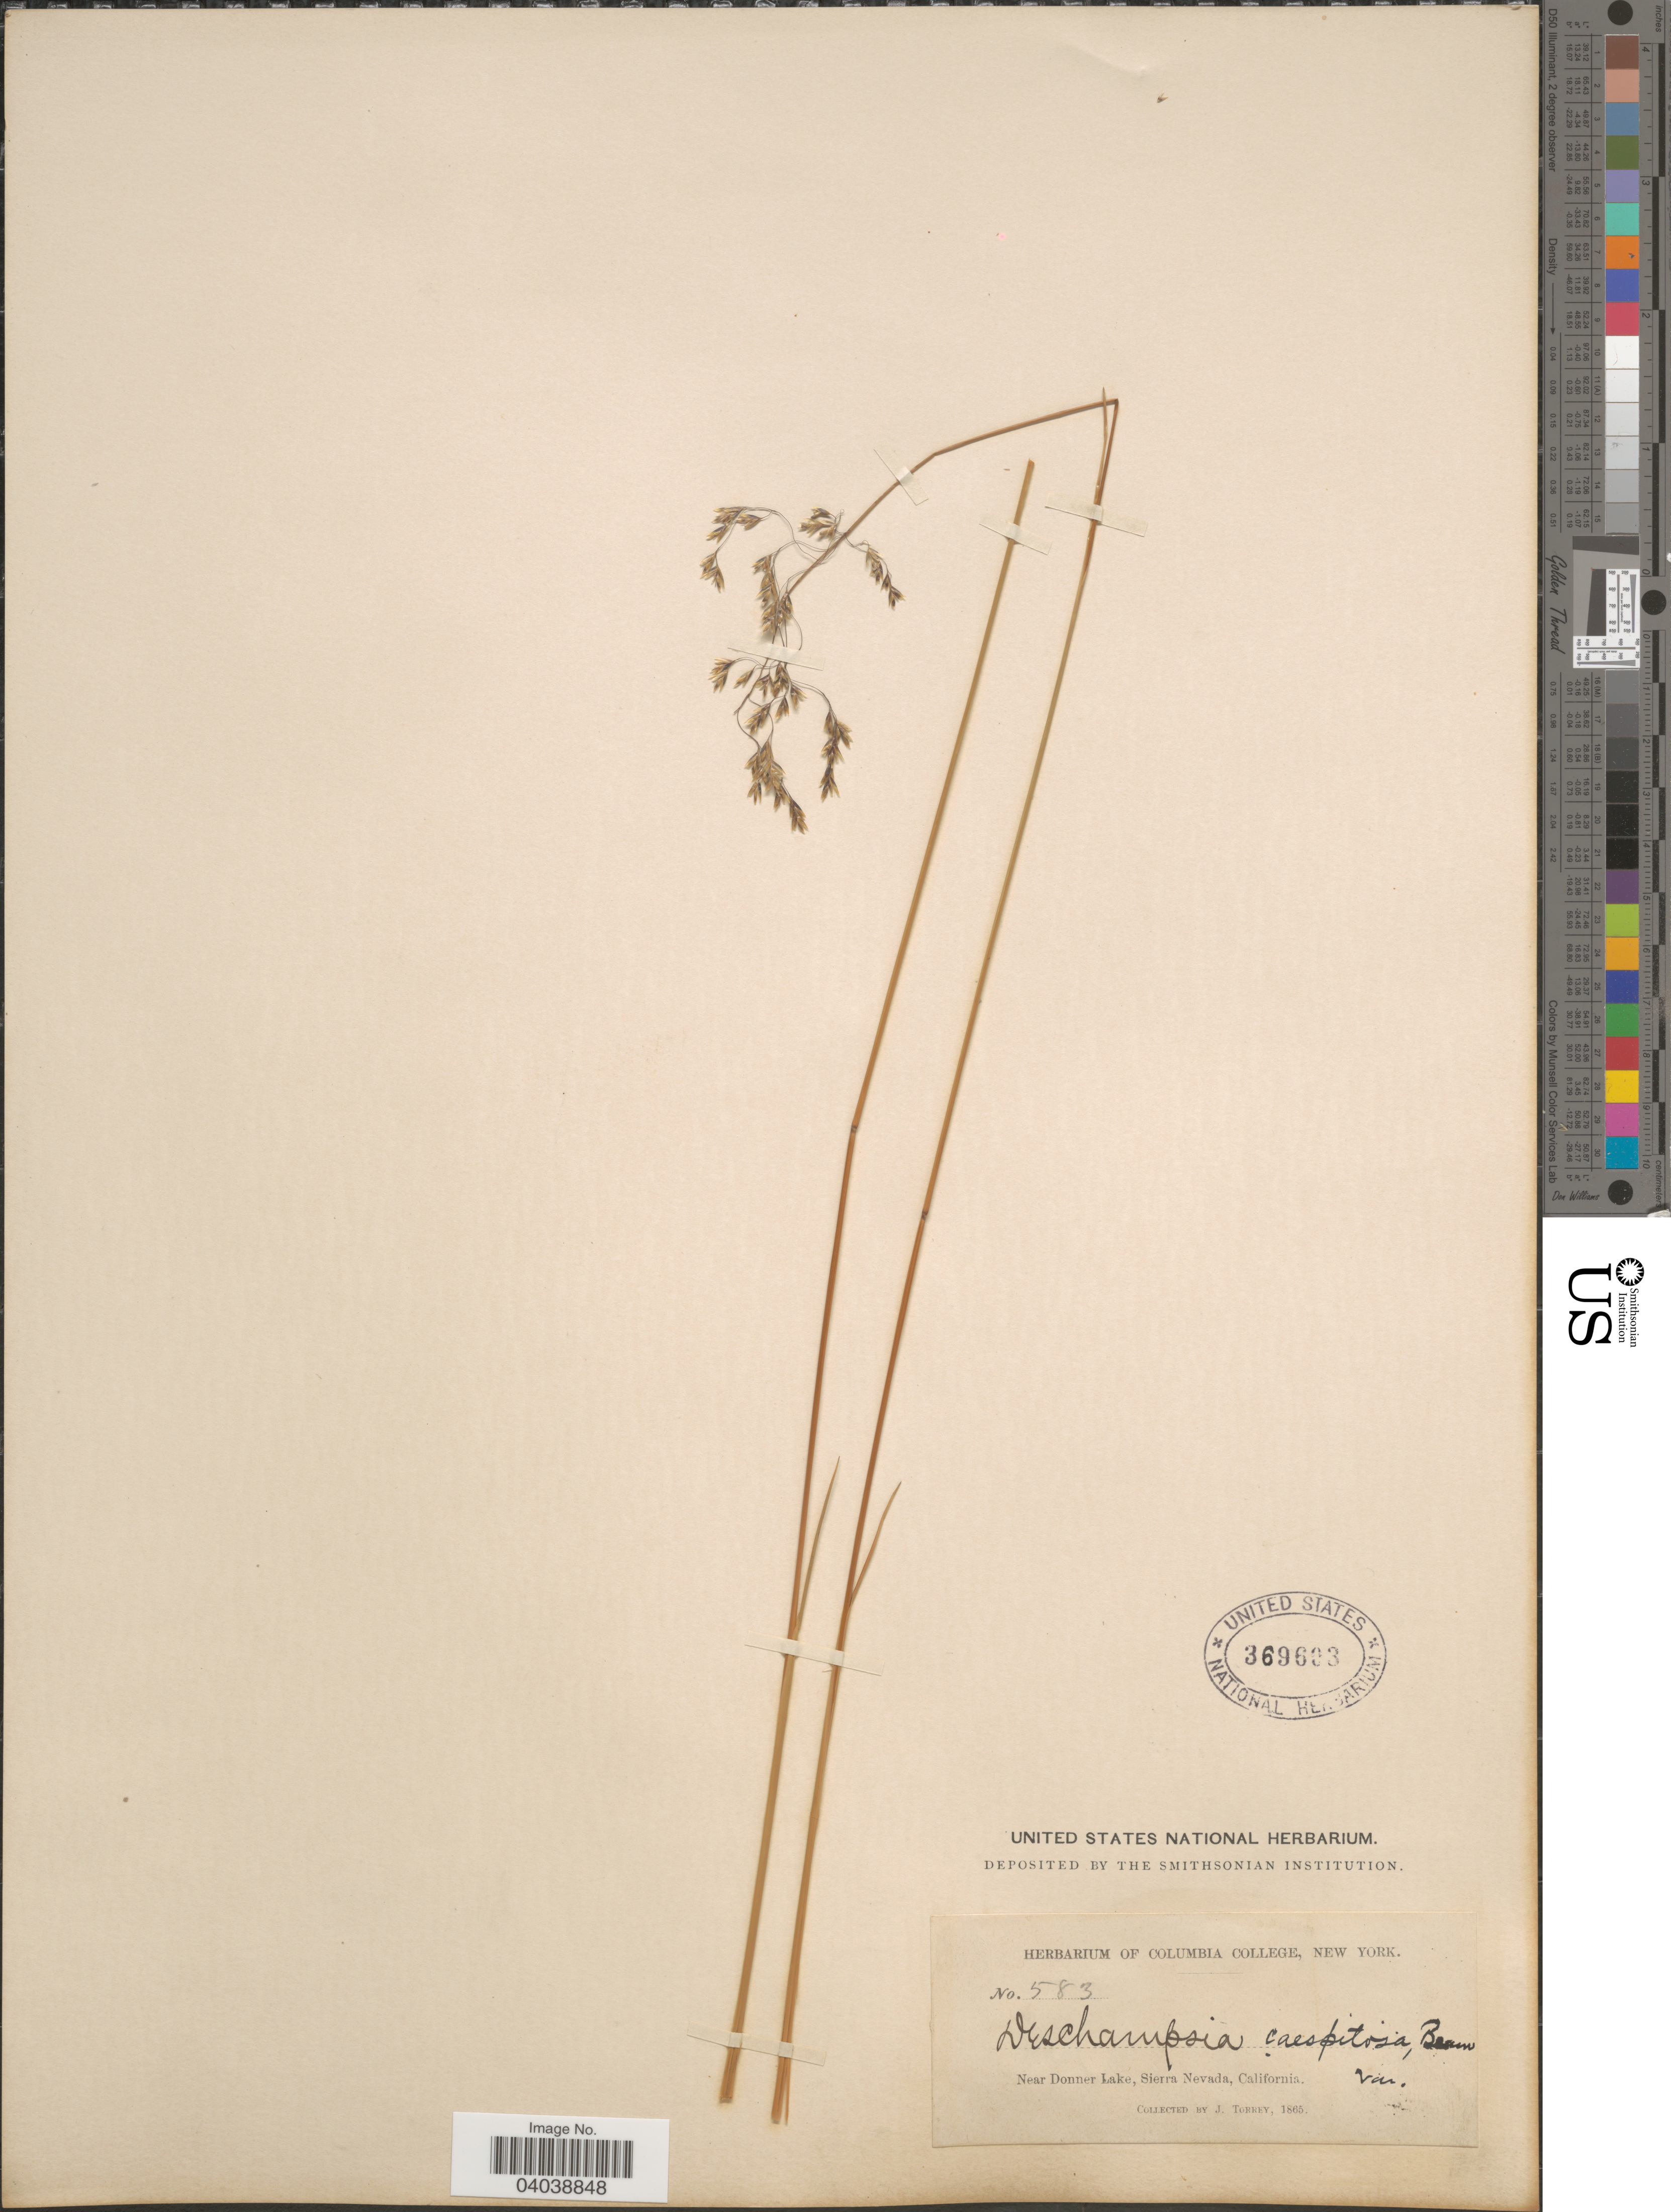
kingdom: Plantae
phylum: Tracheophyta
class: Liliopsida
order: Poales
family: Poaceae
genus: Deschampsia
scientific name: Deschampsia cespitosa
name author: (L.) P. Beauv.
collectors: J. Torrey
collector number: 583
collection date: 1865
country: United States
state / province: California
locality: Near Donner Lake, Sierra Nevada.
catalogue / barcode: US 369603